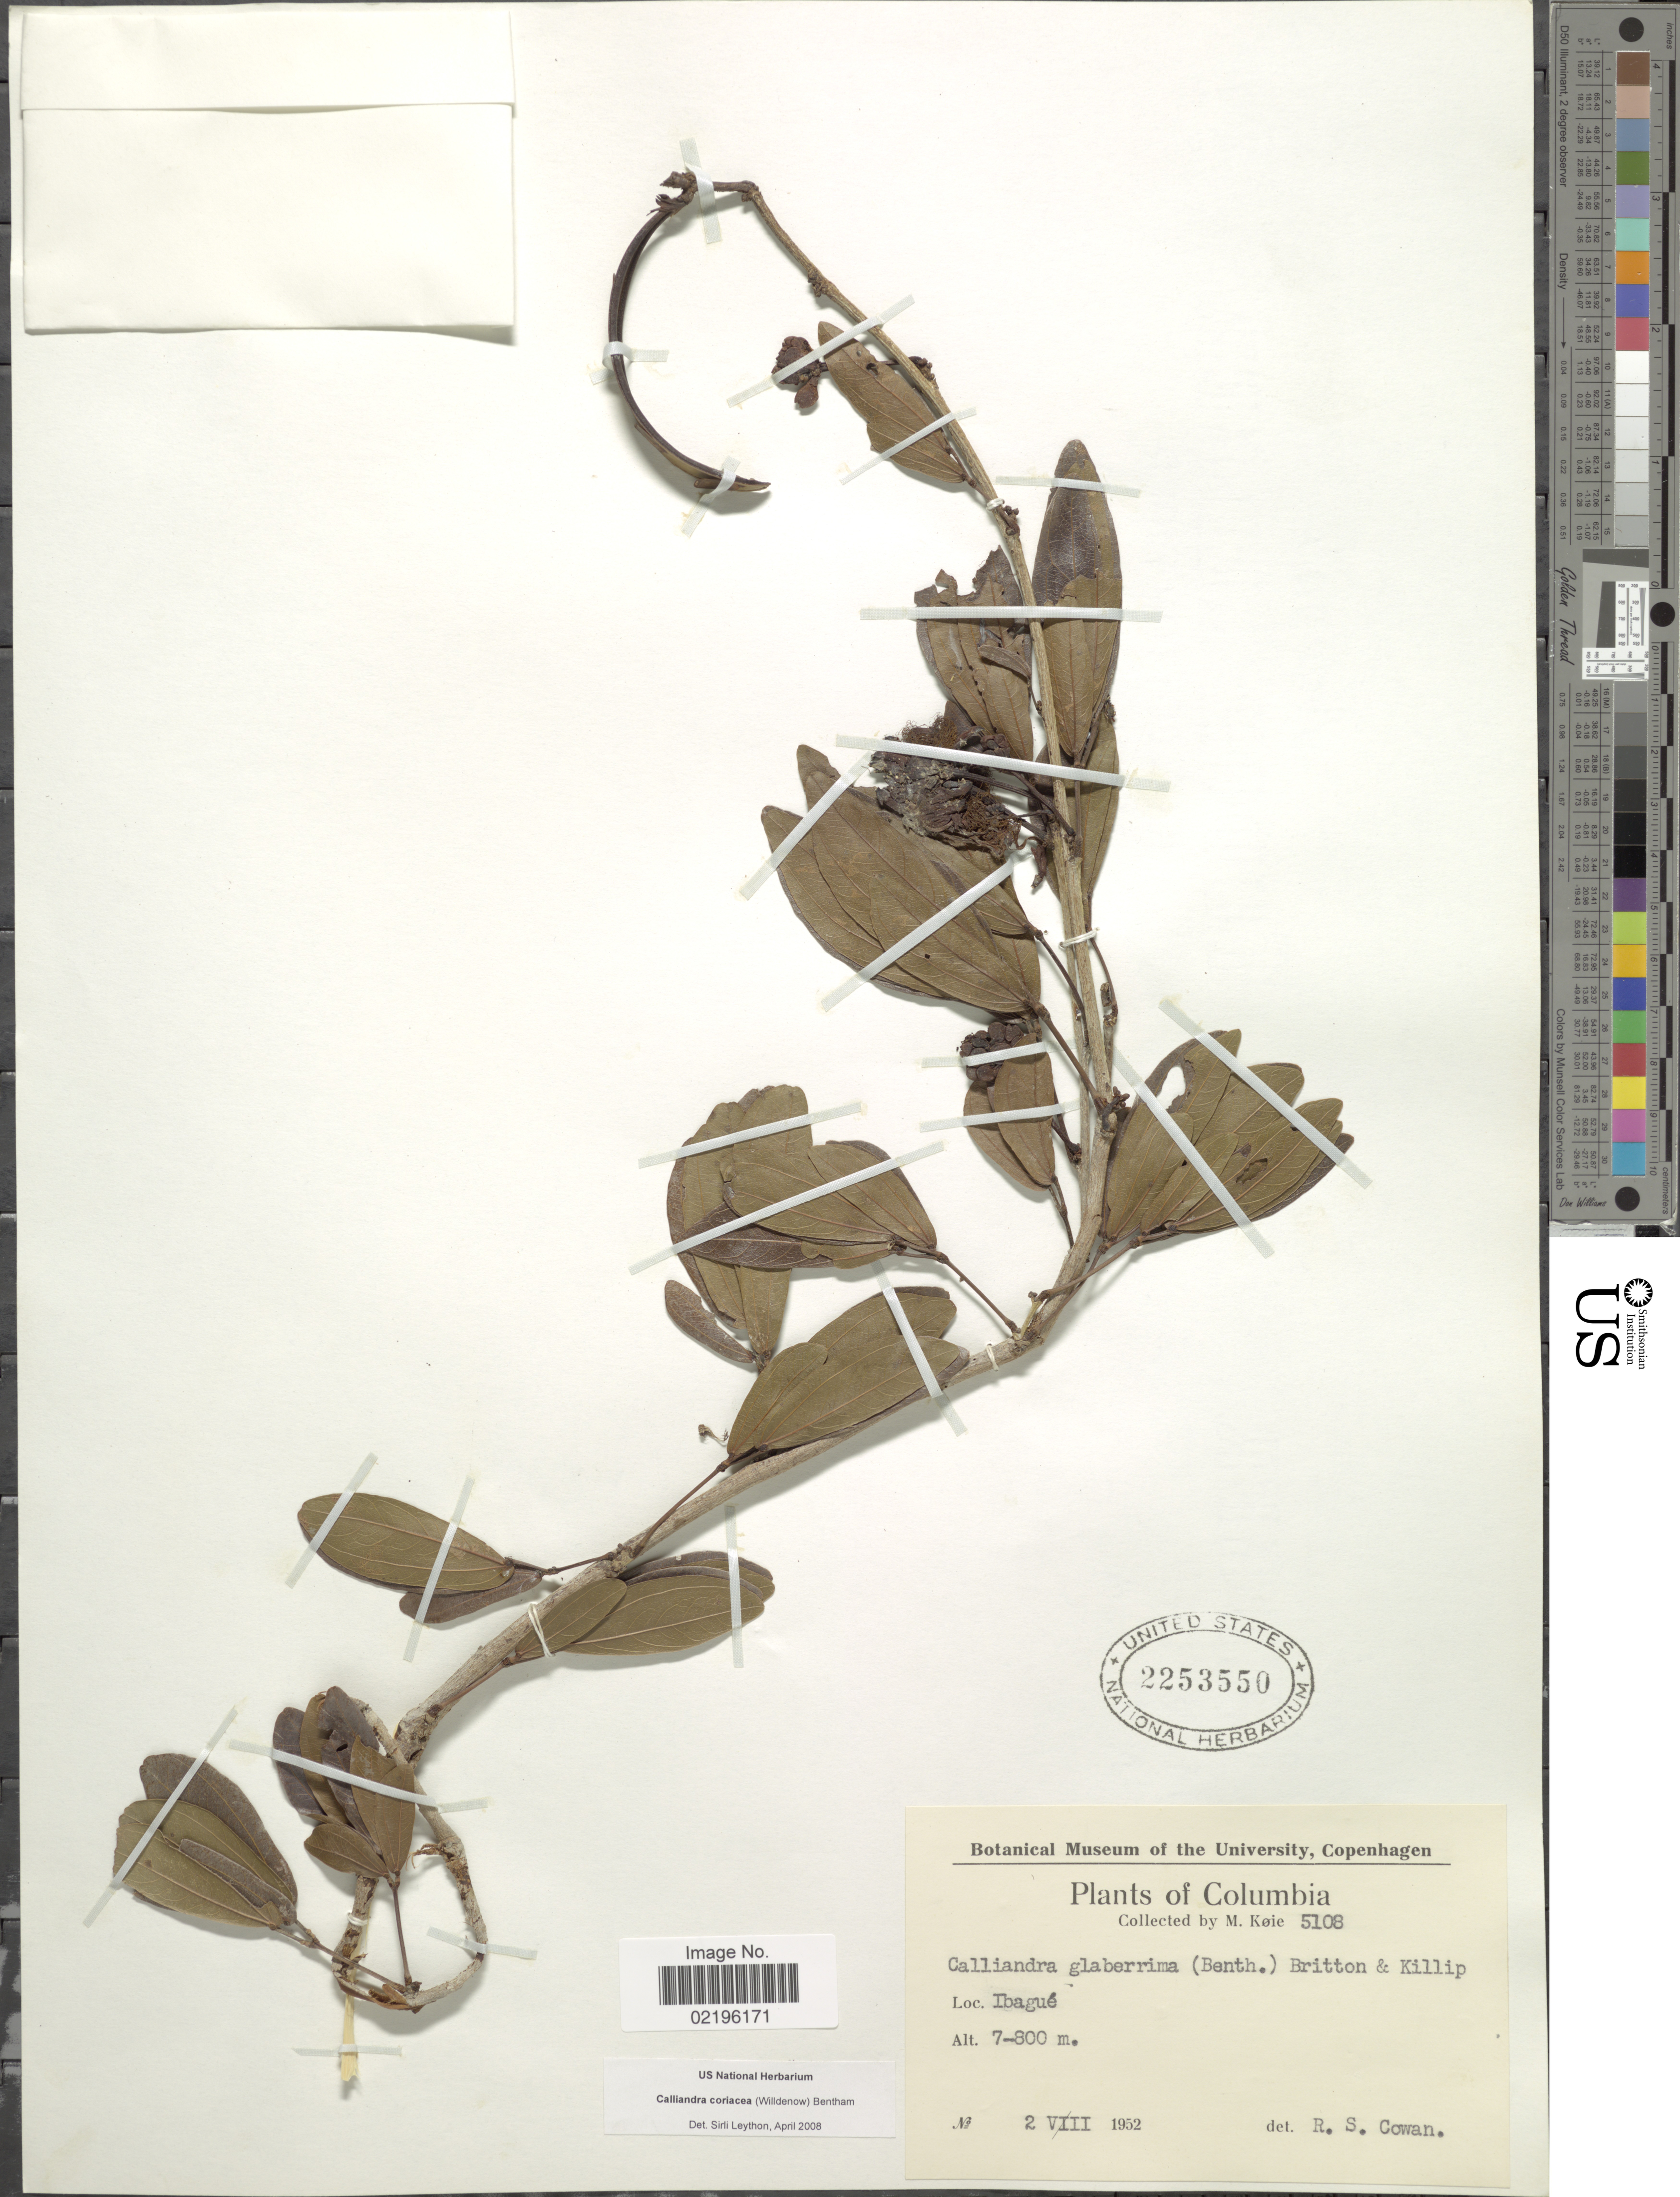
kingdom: Plantae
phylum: Tracheophyta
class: Magnoliopsida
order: Fabales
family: Fabaceae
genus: Calliandra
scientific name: Calliandra coriacea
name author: (Humb. & Bonpl. ex Willd.) Benth.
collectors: M. Köie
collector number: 5108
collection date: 1952-08-02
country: Colombia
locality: Ibague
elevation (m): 700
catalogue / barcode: US 2253550